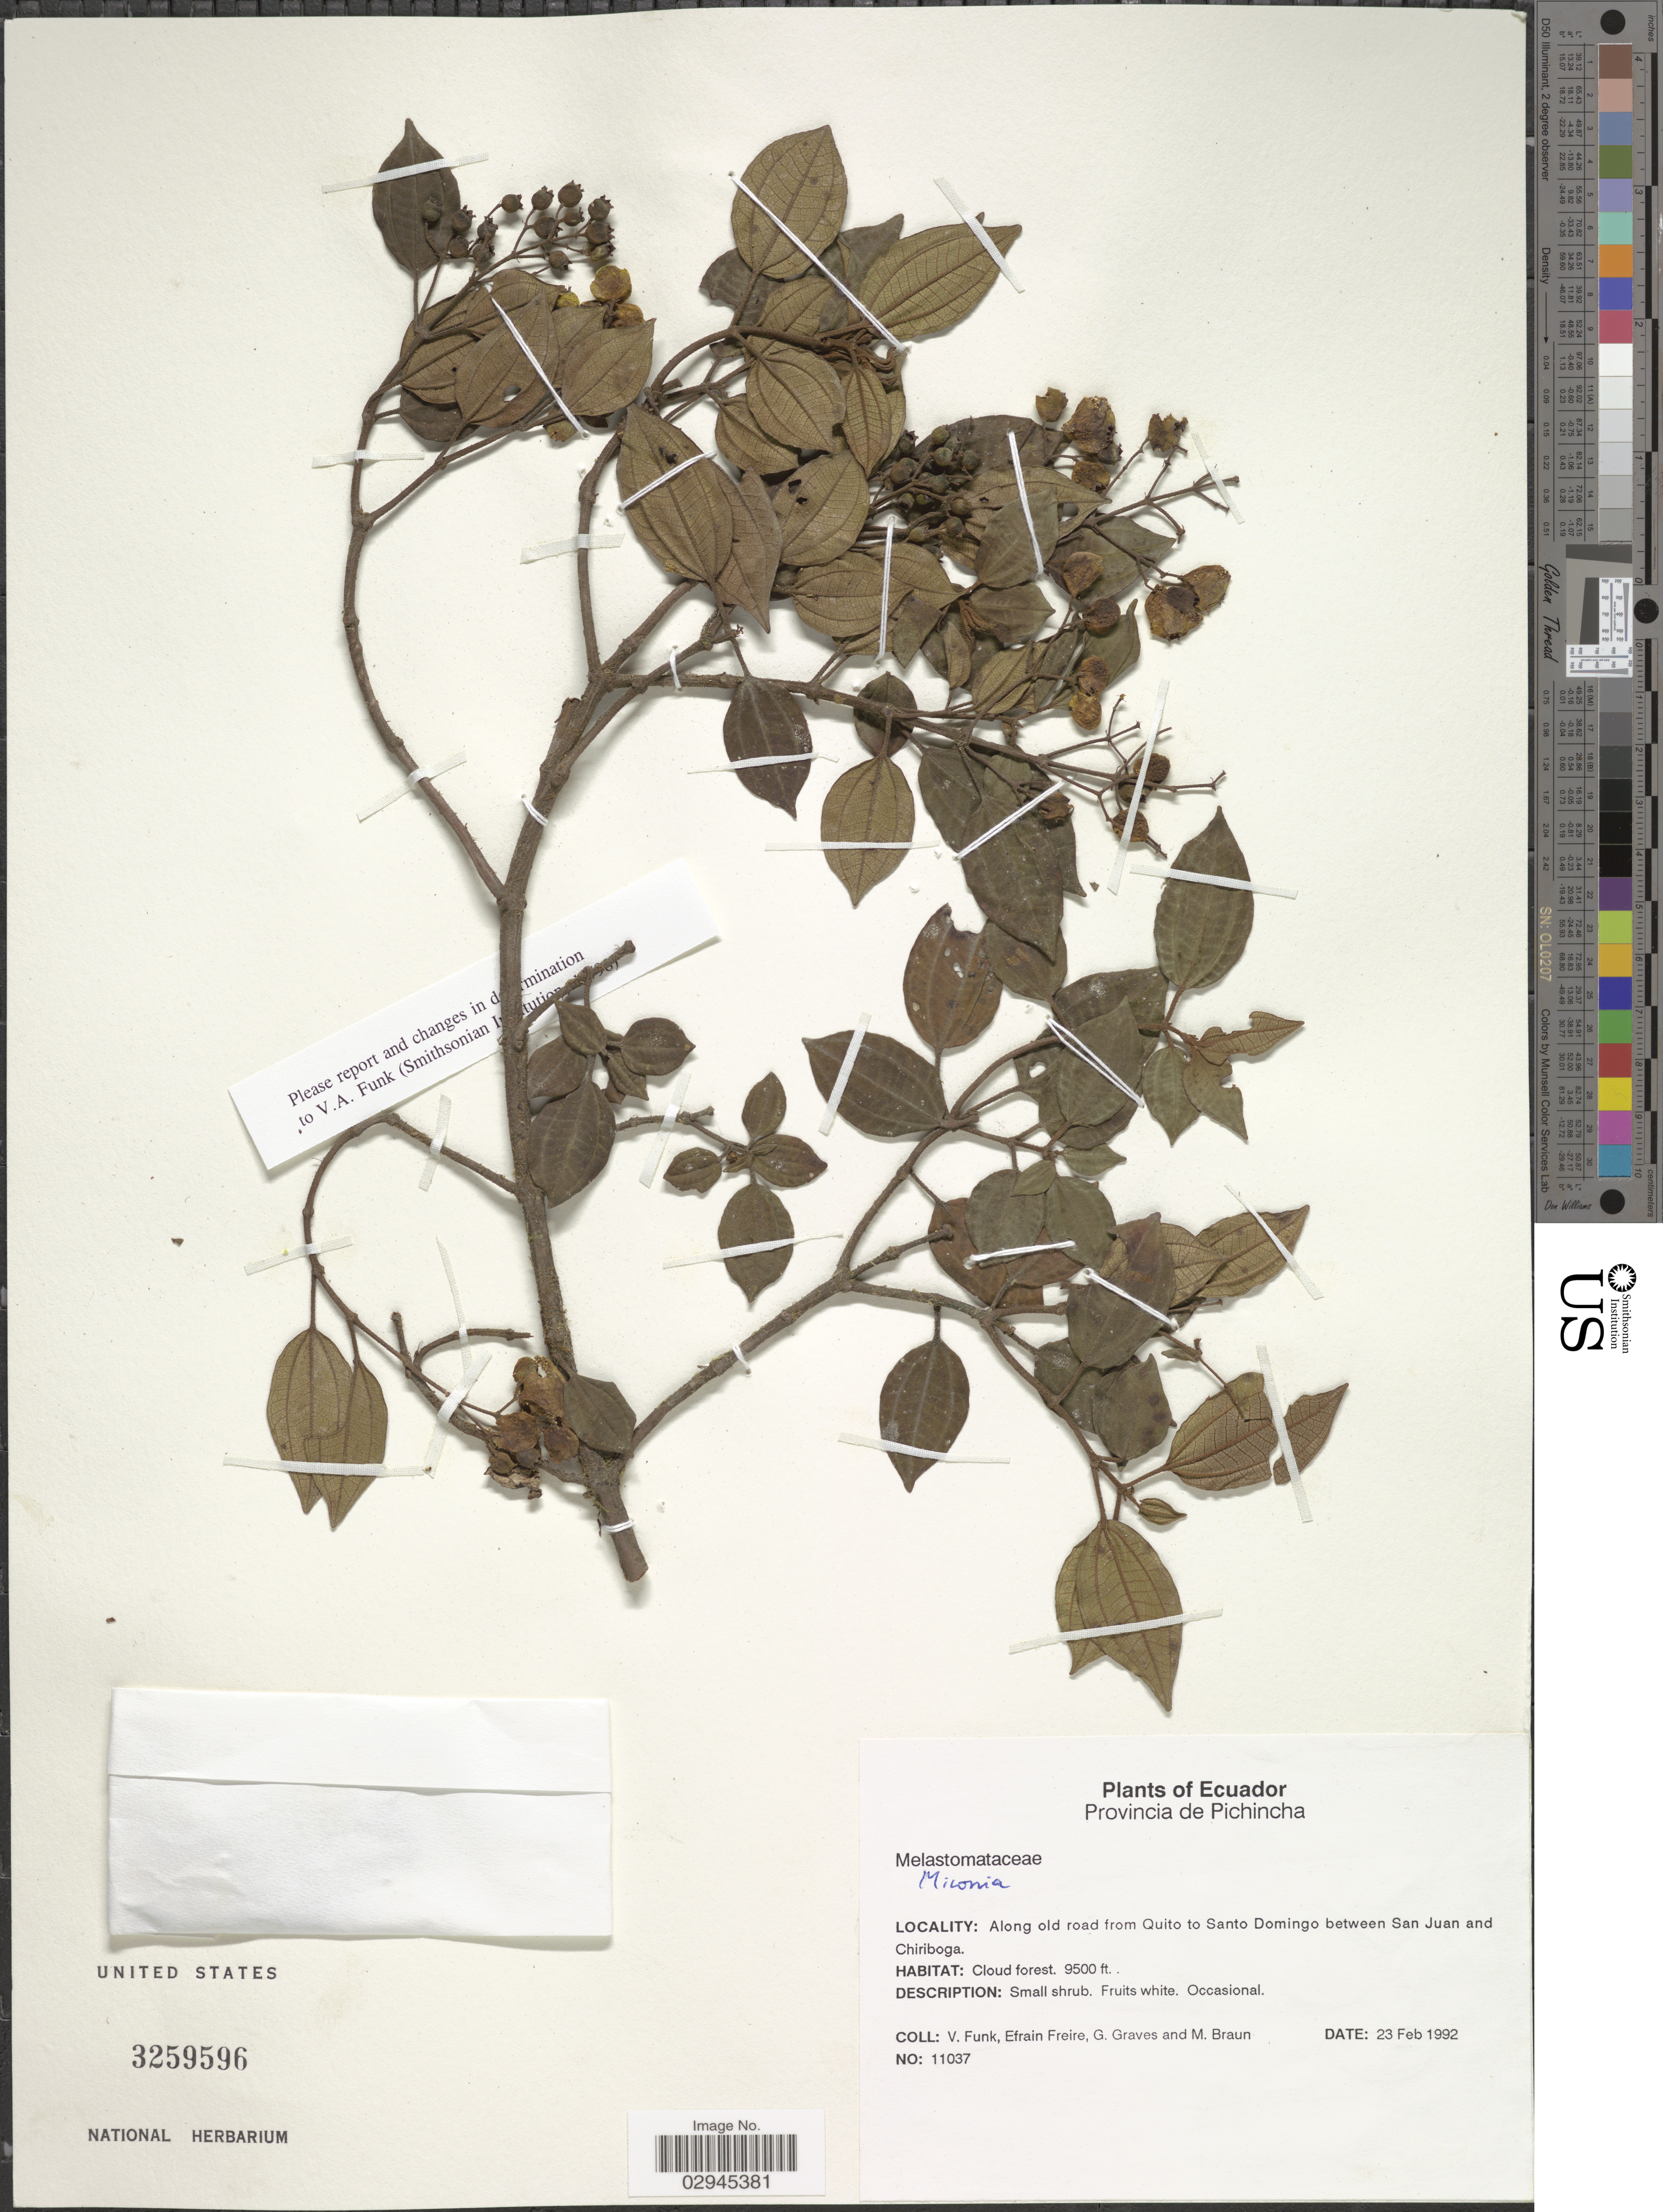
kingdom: Plantae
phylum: Tracheophyta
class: Magnoliopsida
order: Myrtales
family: Melastomataceae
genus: Miconia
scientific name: Miconia sp.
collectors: V. Funk, E. Freire, G. Graves & M. Braun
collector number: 11037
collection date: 1992-02-23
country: Ecuador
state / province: Pichincha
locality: Along old road from Quito to Santo Domingo between San Juan and Chiriboga.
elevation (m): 2896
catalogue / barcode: US 3259596